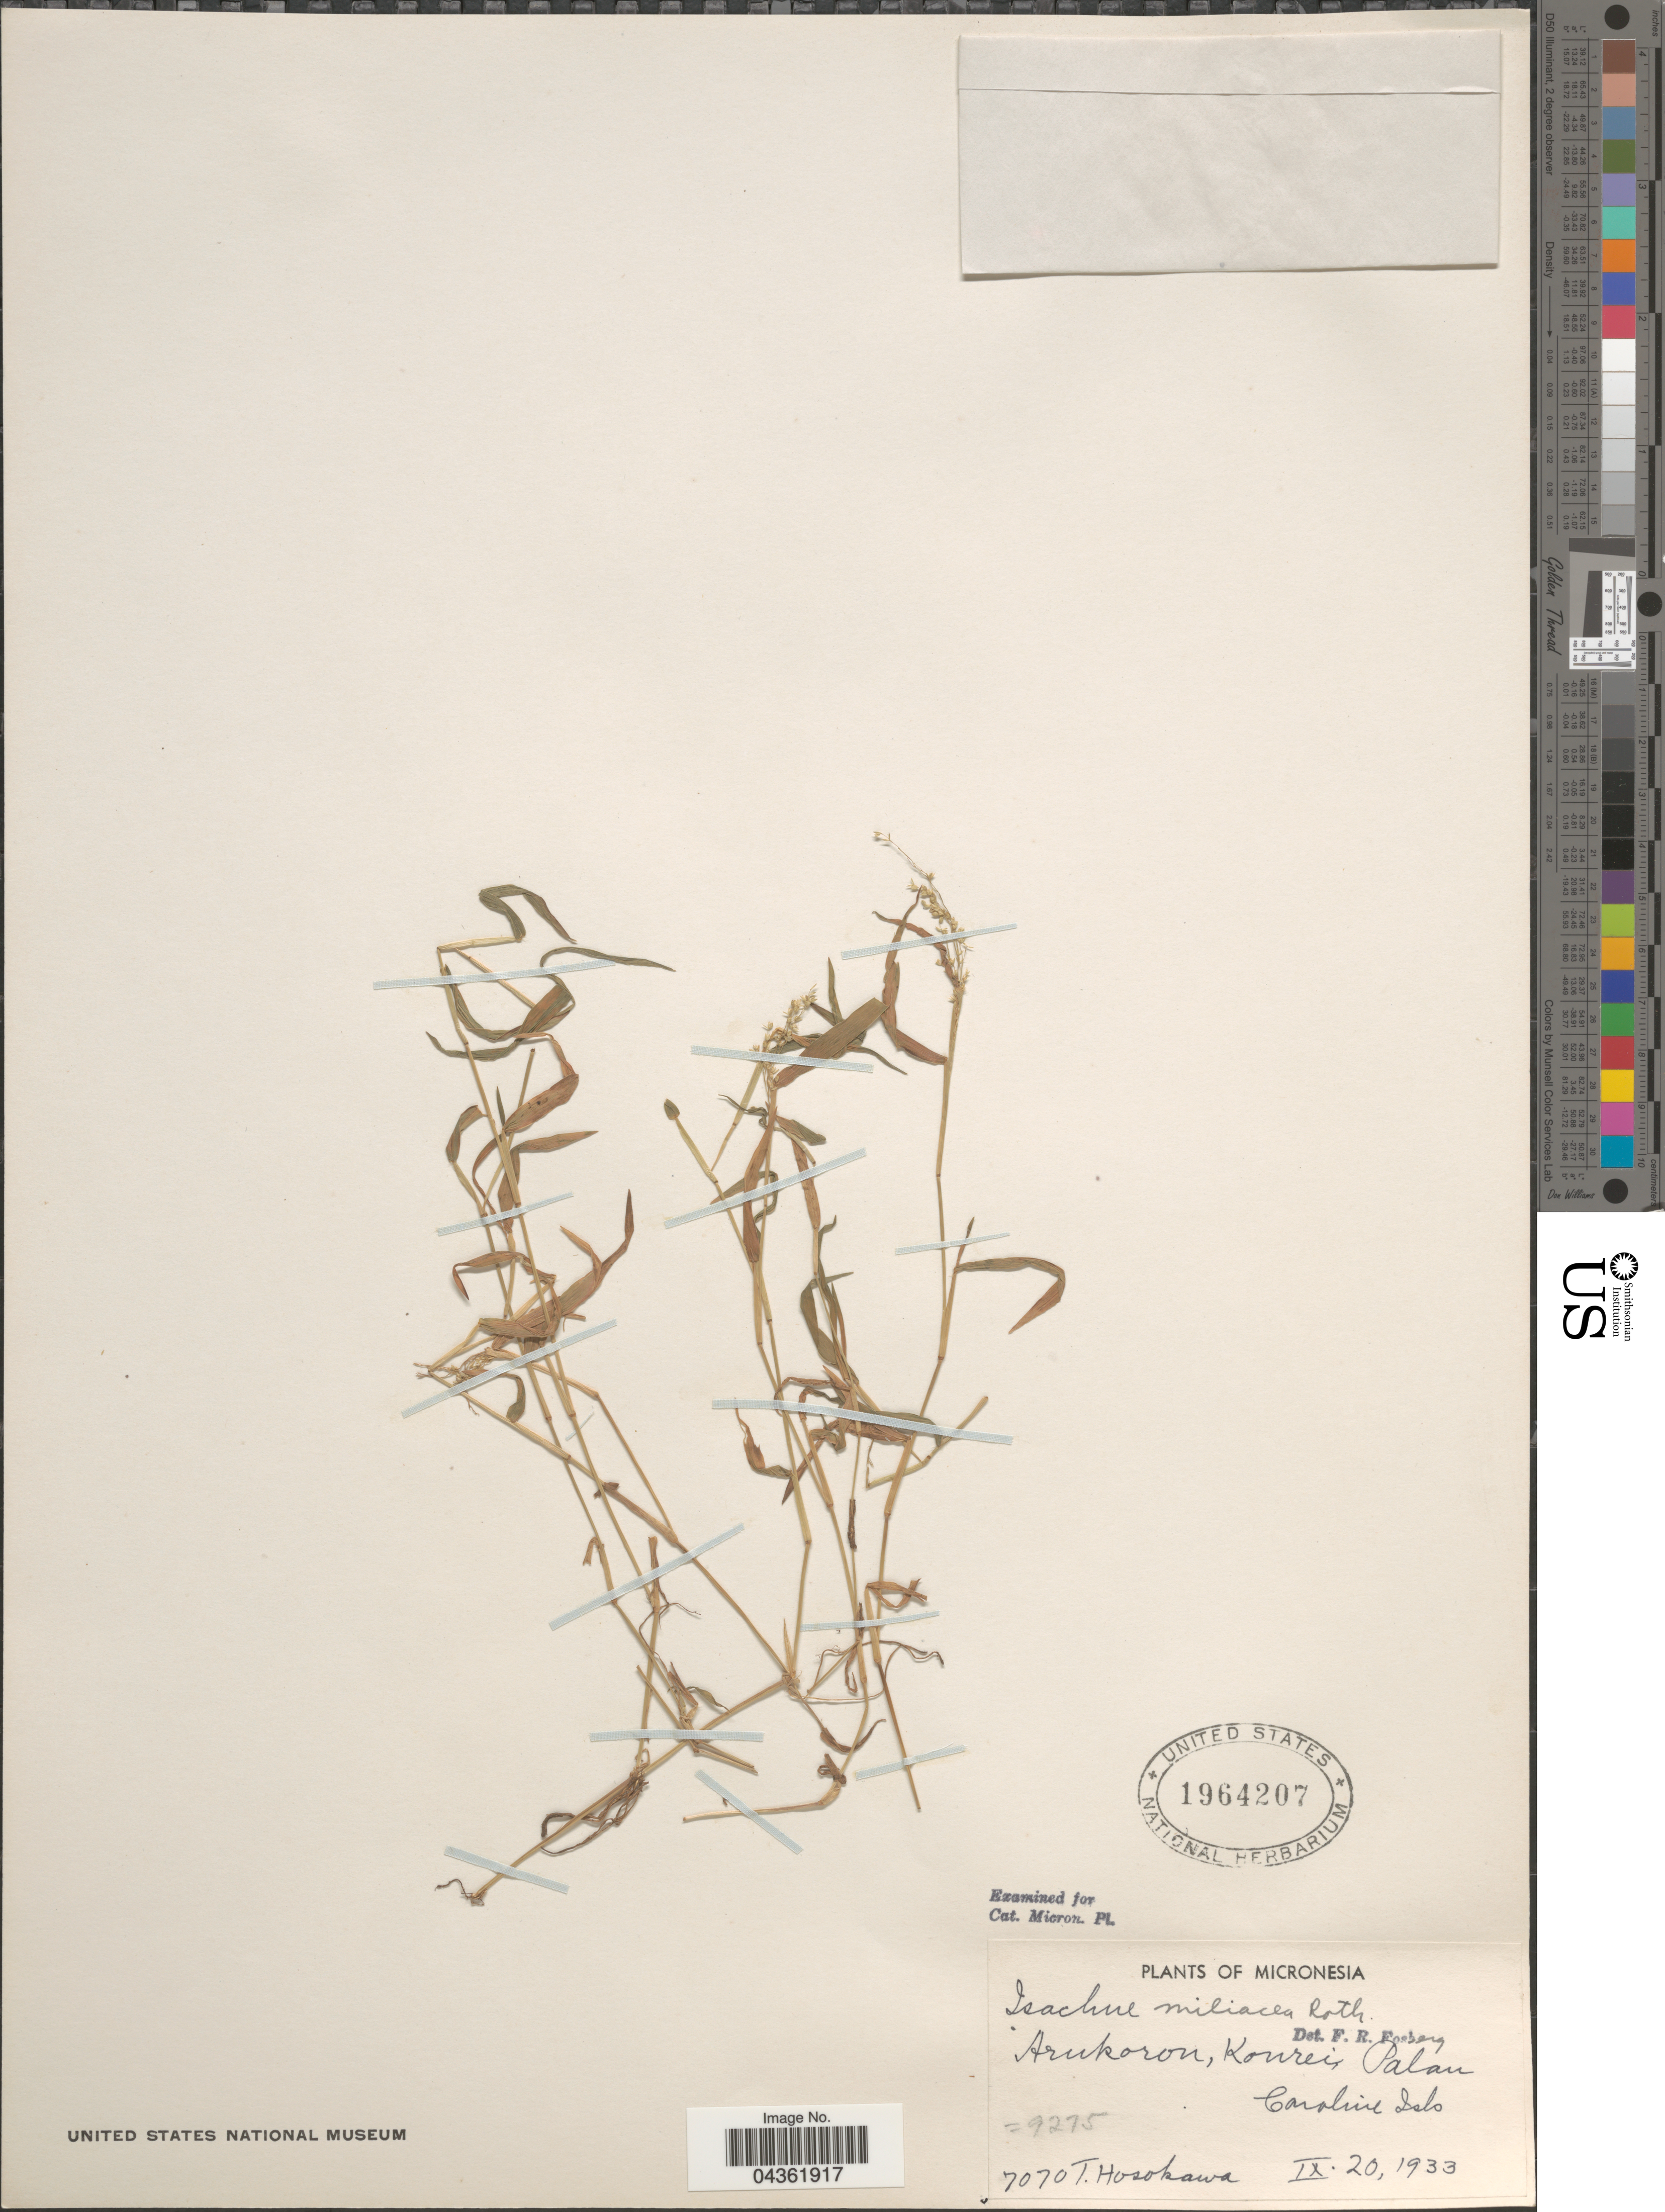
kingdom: Plantae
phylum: Tracheophyta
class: Liliopsida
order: Poales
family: Poaceae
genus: Isachne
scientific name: Isachne minutula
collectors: T. Hosokawa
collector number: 7070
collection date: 1933-09-20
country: Palau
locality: Micronesia. Arukoron, Konrei Palau. Caroline Isls.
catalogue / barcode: US 1964207